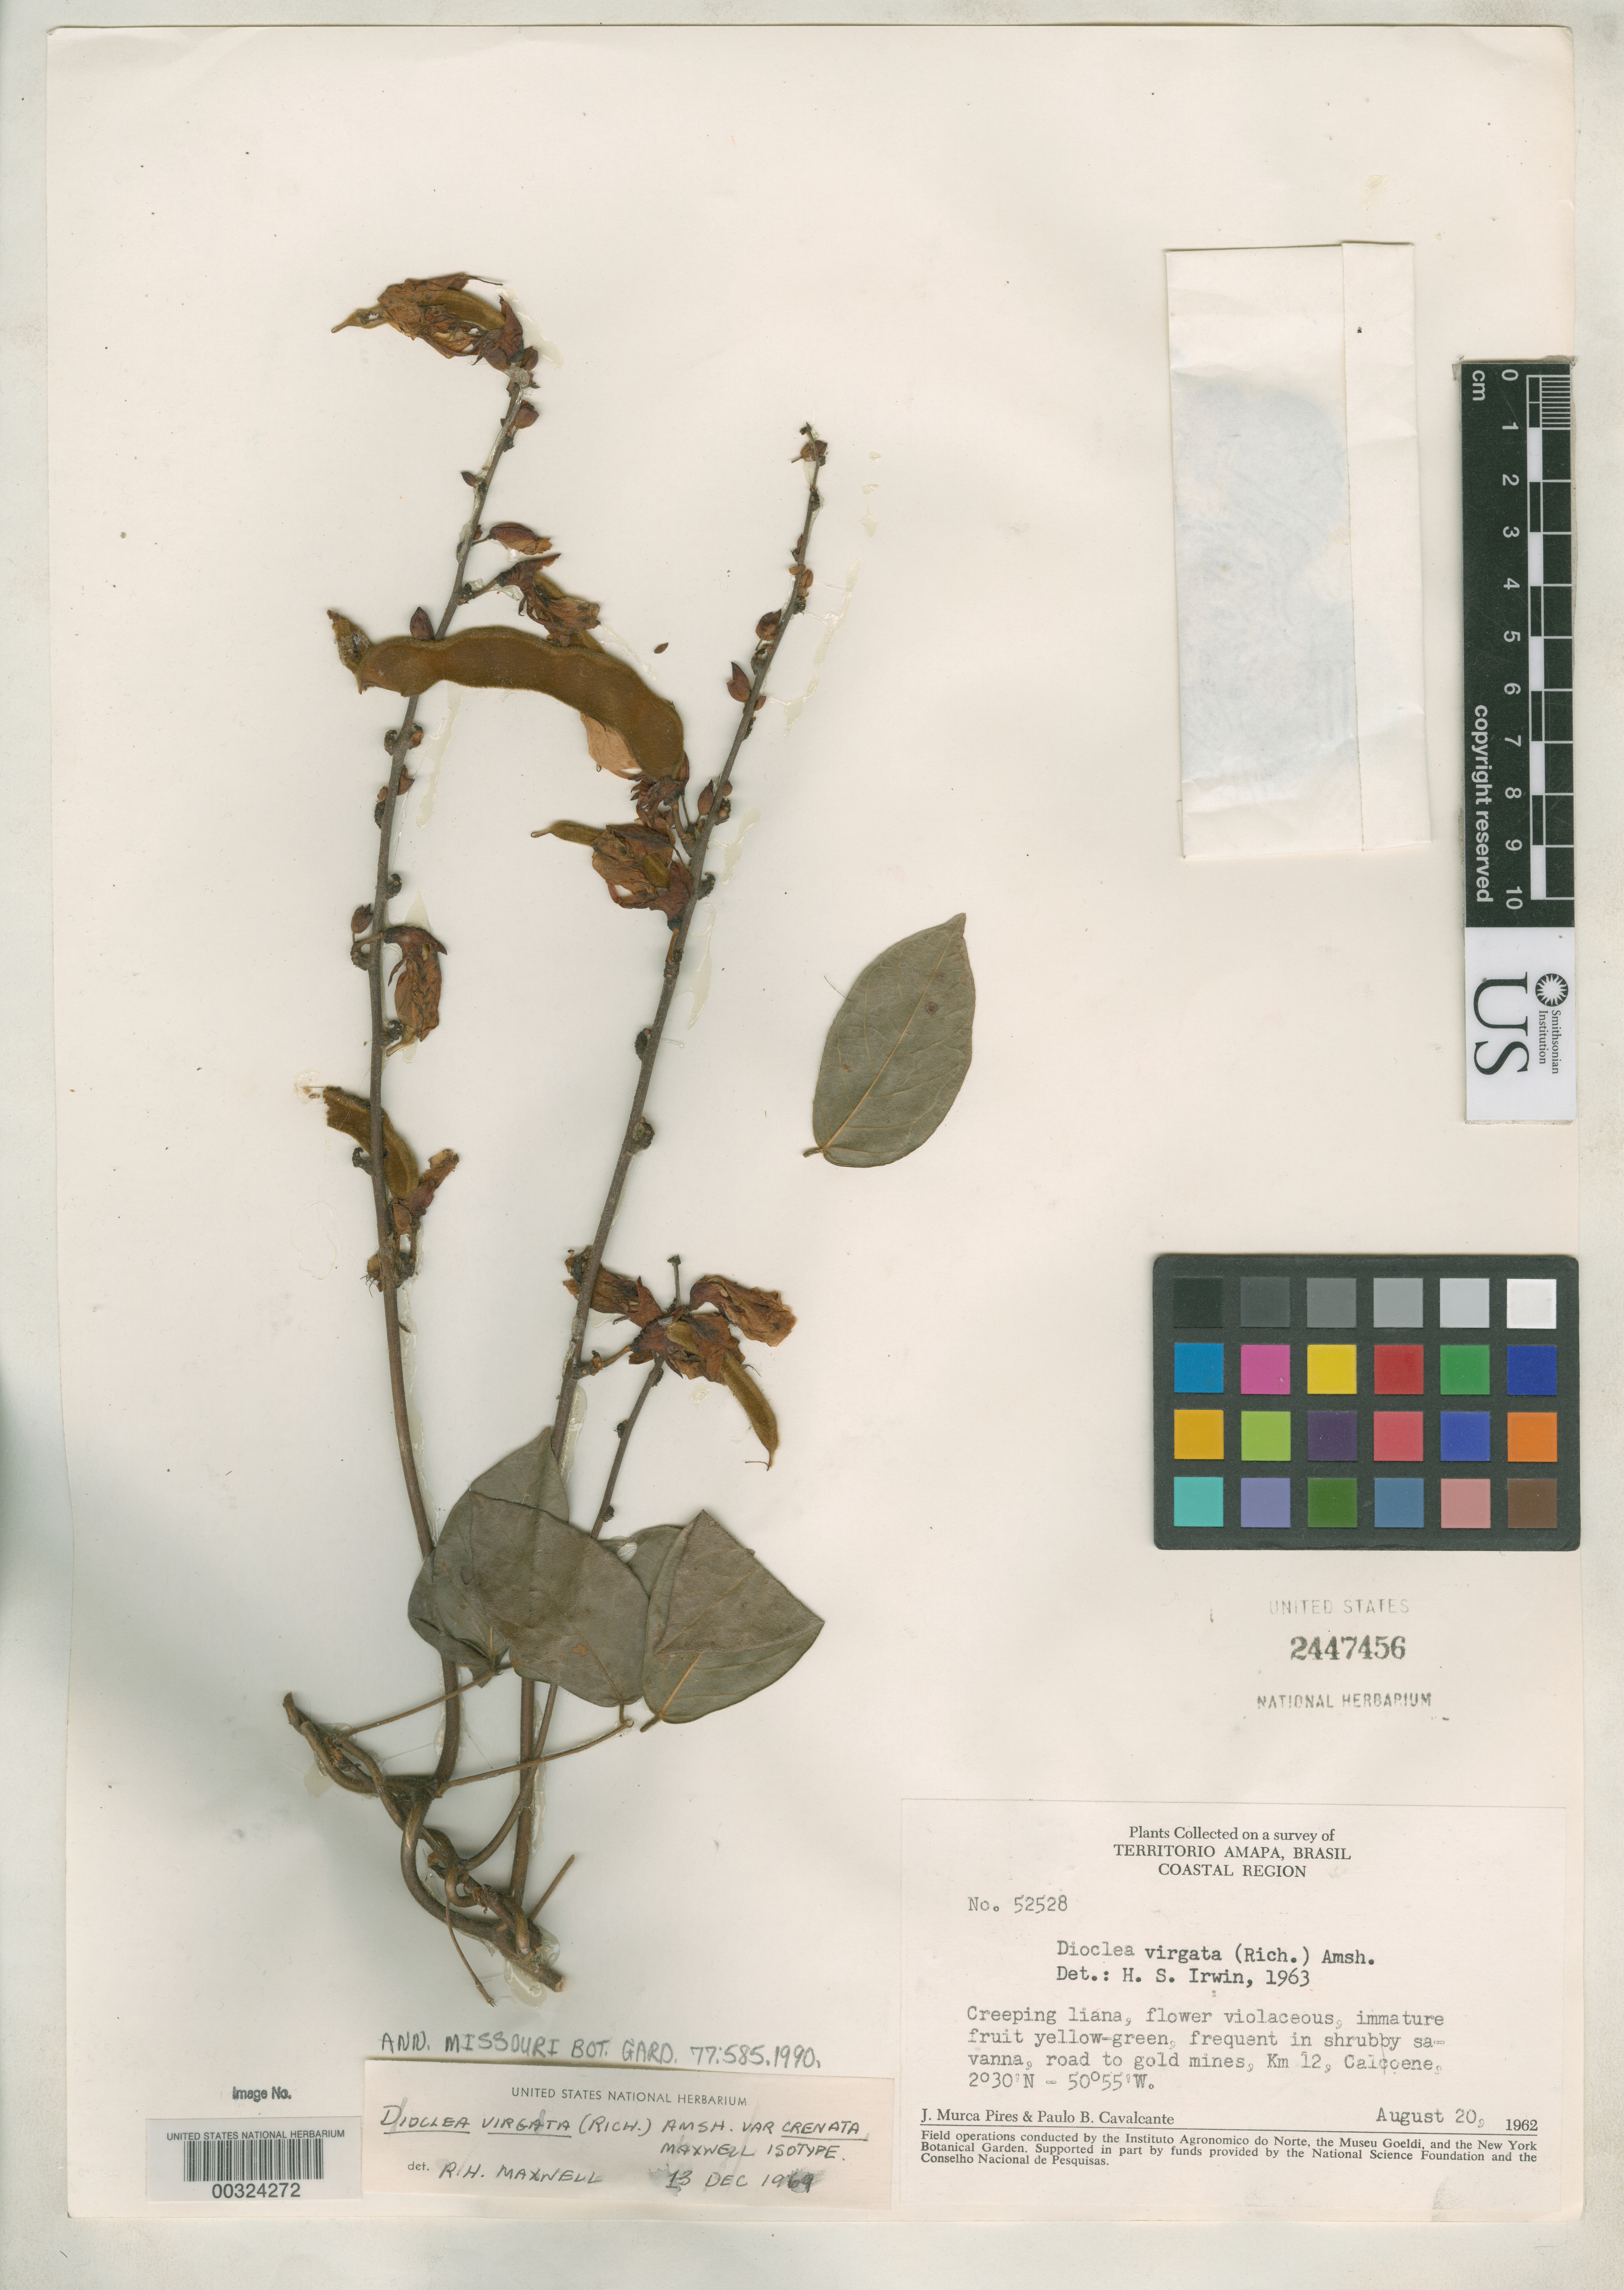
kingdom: Plantae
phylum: Tracheophyta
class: Magnoliopsida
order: Fabales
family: Fabaceae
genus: Dioclea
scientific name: Dioclea virgata var. crenata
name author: R.H. Maxwell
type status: Isotype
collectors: J. M. Pires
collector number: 52528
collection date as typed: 20 Aug 1962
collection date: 1962-08-20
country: Brazil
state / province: Amapá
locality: Coastal region, road to gold mines, km 12, Calcoene.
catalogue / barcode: US 2447456